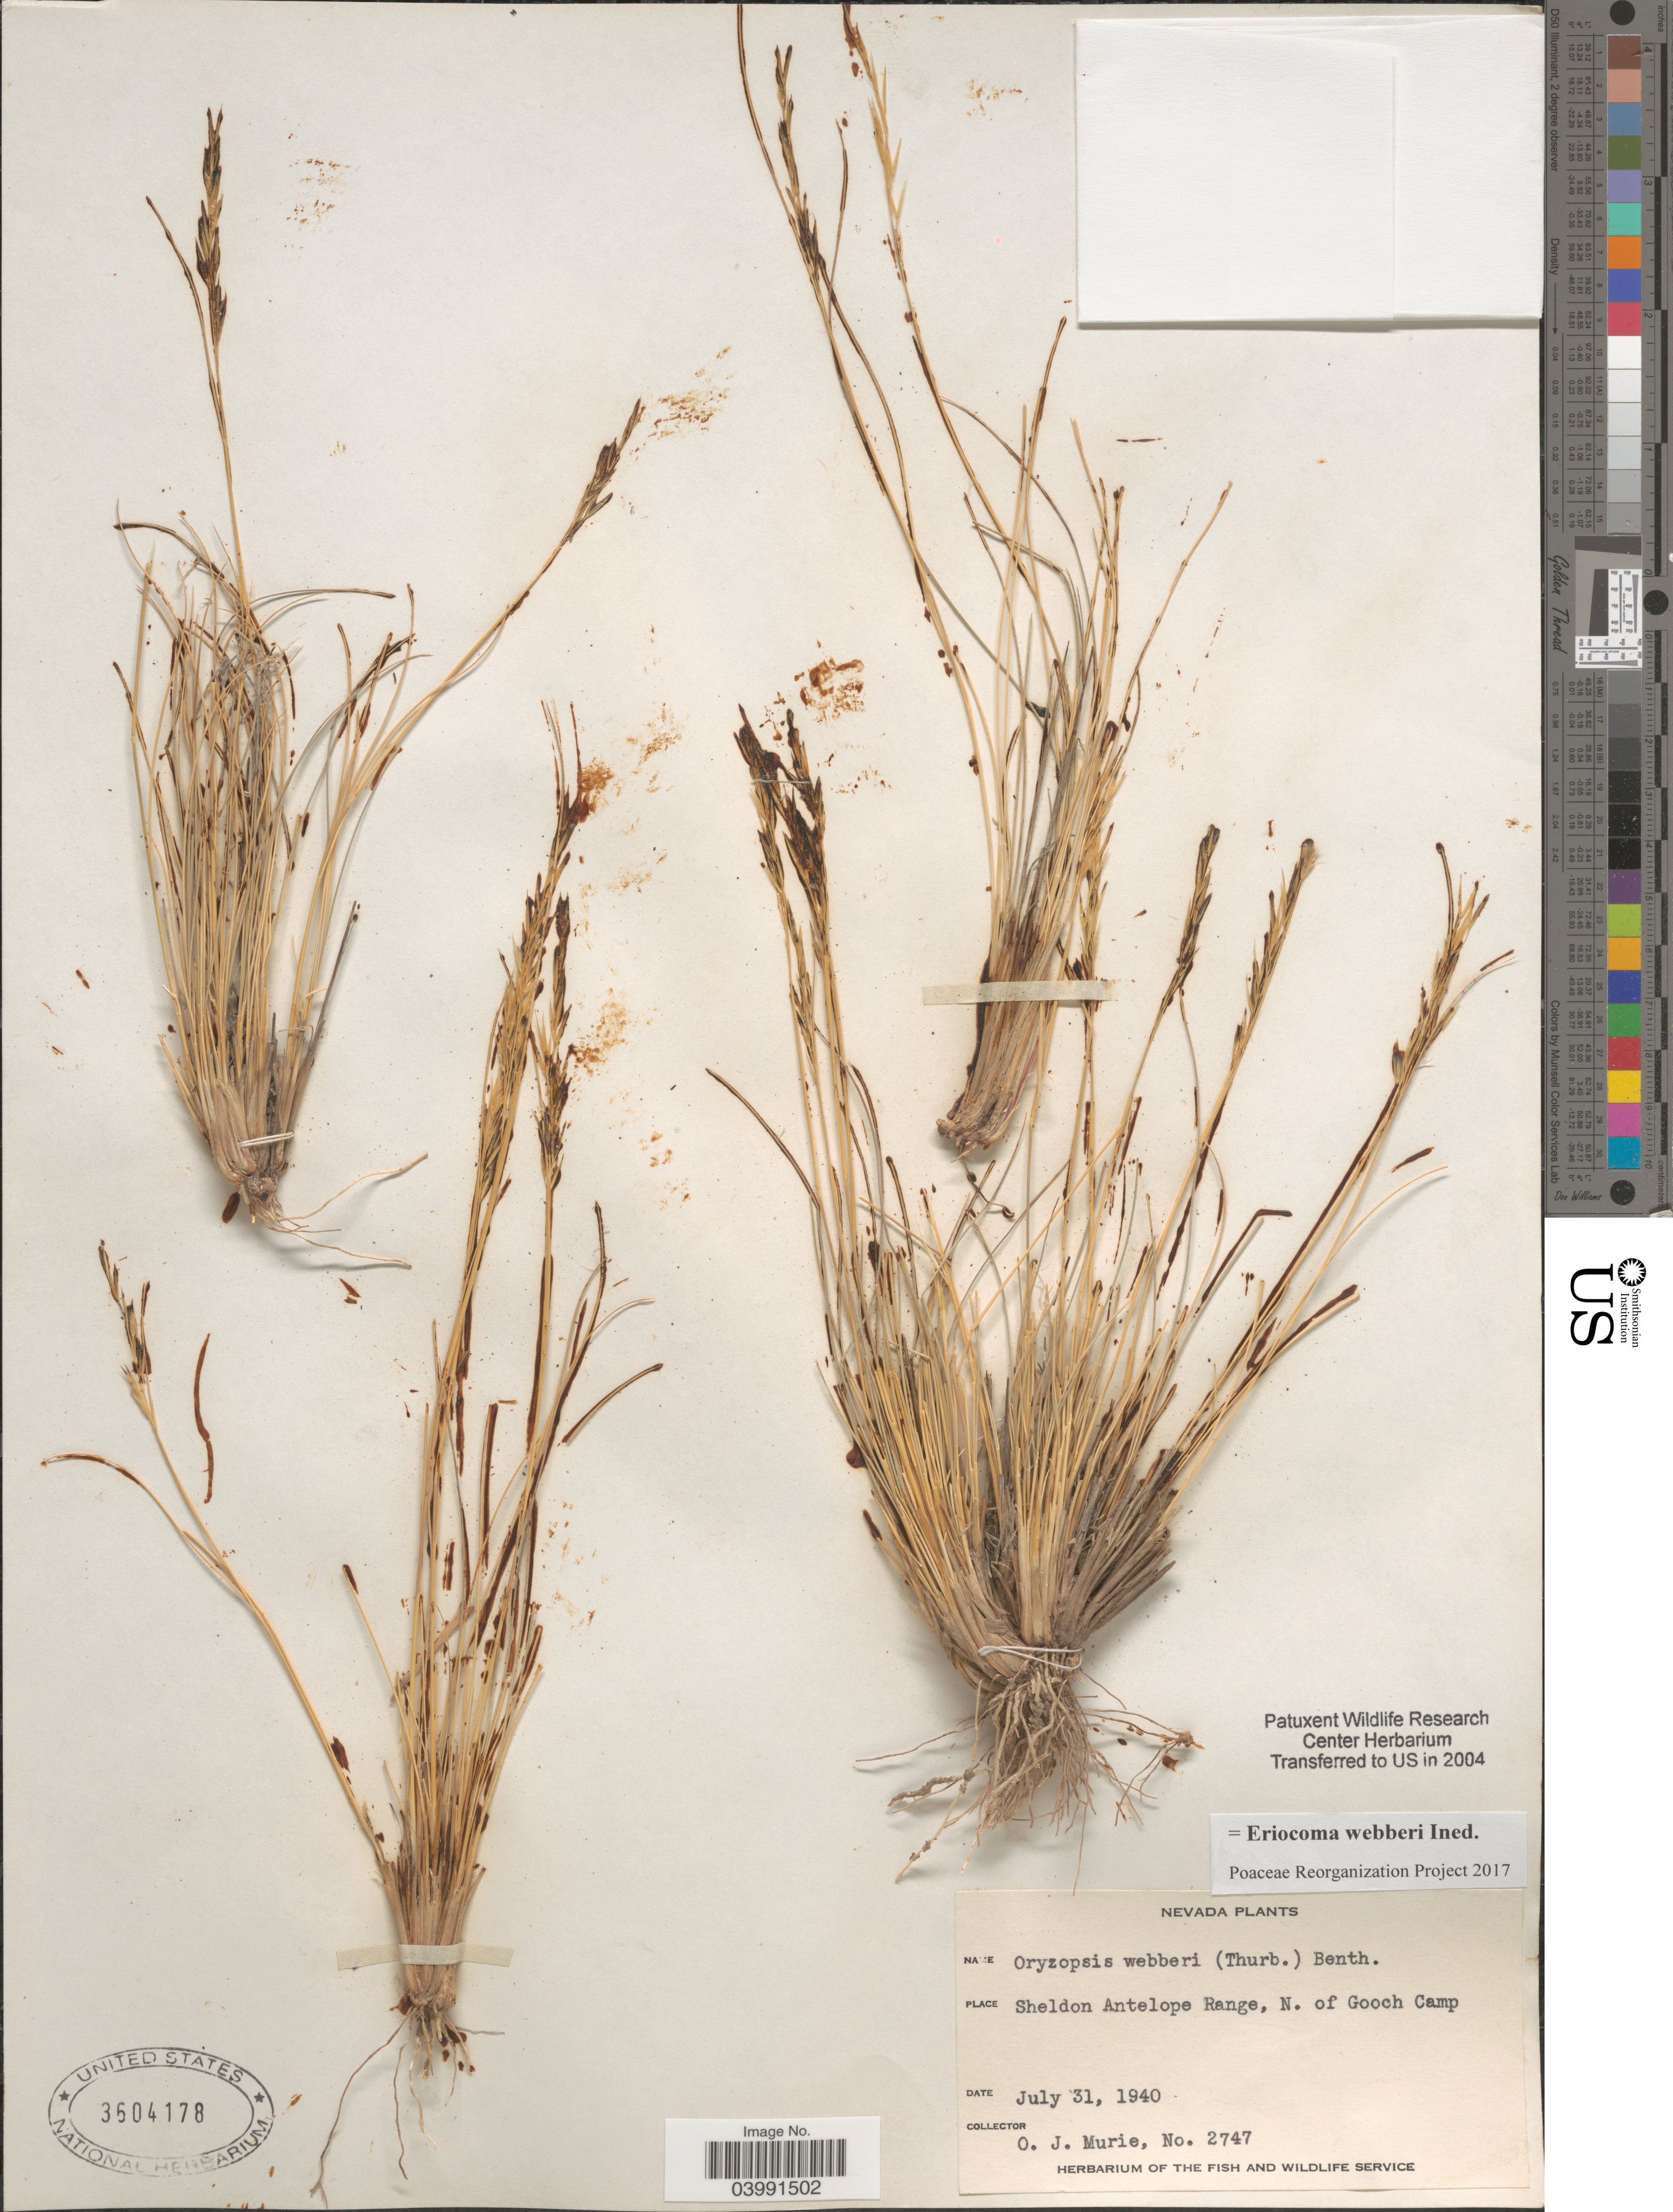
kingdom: Plantae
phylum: Tracheophyta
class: Liliopsida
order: Poales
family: Poaceae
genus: Eriocoma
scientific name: Eriocoma webberi ined.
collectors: O. Murie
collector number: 2747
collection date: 1940-07-31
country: United States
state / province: Nevada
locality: Sheldon Antelope Range, N. of Gooch Camp.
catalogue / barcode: US 3604178